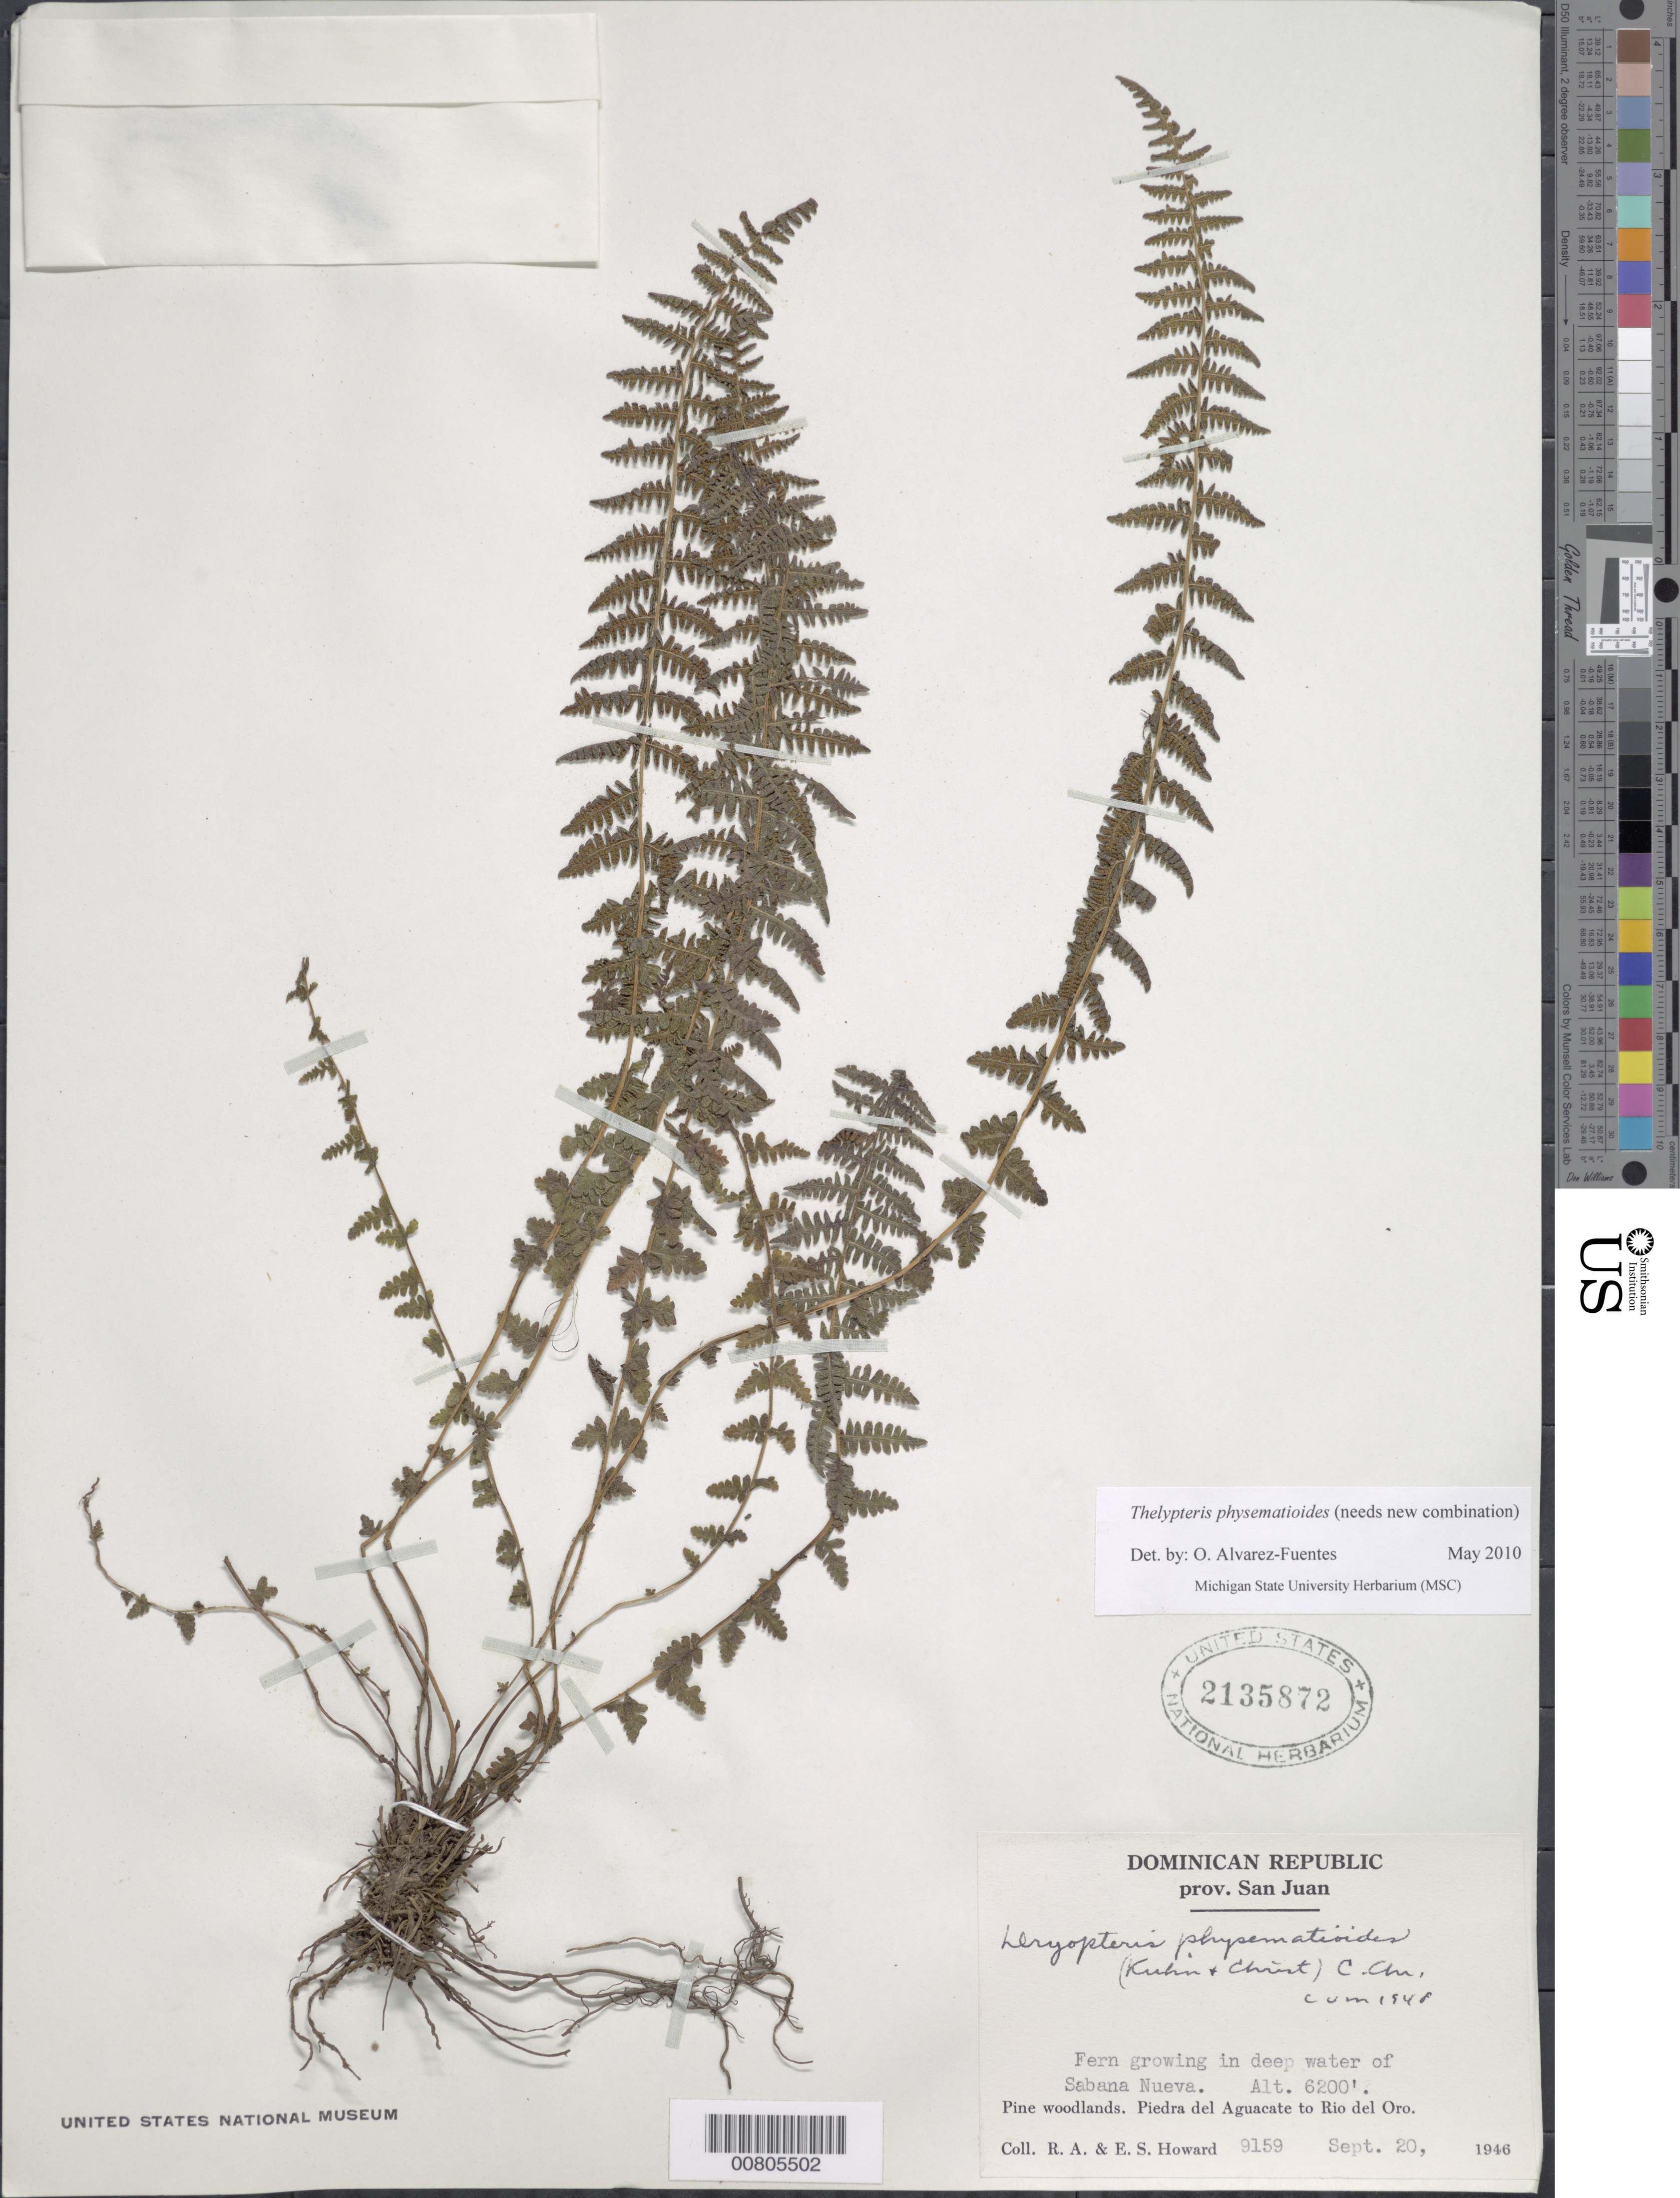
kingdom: Plantae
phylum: Tracheophyta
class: Polypodiopsida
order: Polypodiales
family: Thelypteridaceae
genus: Amauropelta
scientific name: Amauropelta physematioides (Kuhn & C. Chr.) comb. nov., ined 2015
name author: (Kuhn & C. Chr.)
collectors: R. A. Howard & E. S. Howard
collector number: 9159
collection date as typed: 20 Sep 1946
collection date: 1946-09-20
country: Dominican Republic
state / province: San Juan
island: Hispaniola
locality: Piedra del Aguacate to Rio del Oro, Sabana Nueva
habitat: Growing in deep water of savanna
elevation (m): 1890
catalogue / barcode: US 2135872